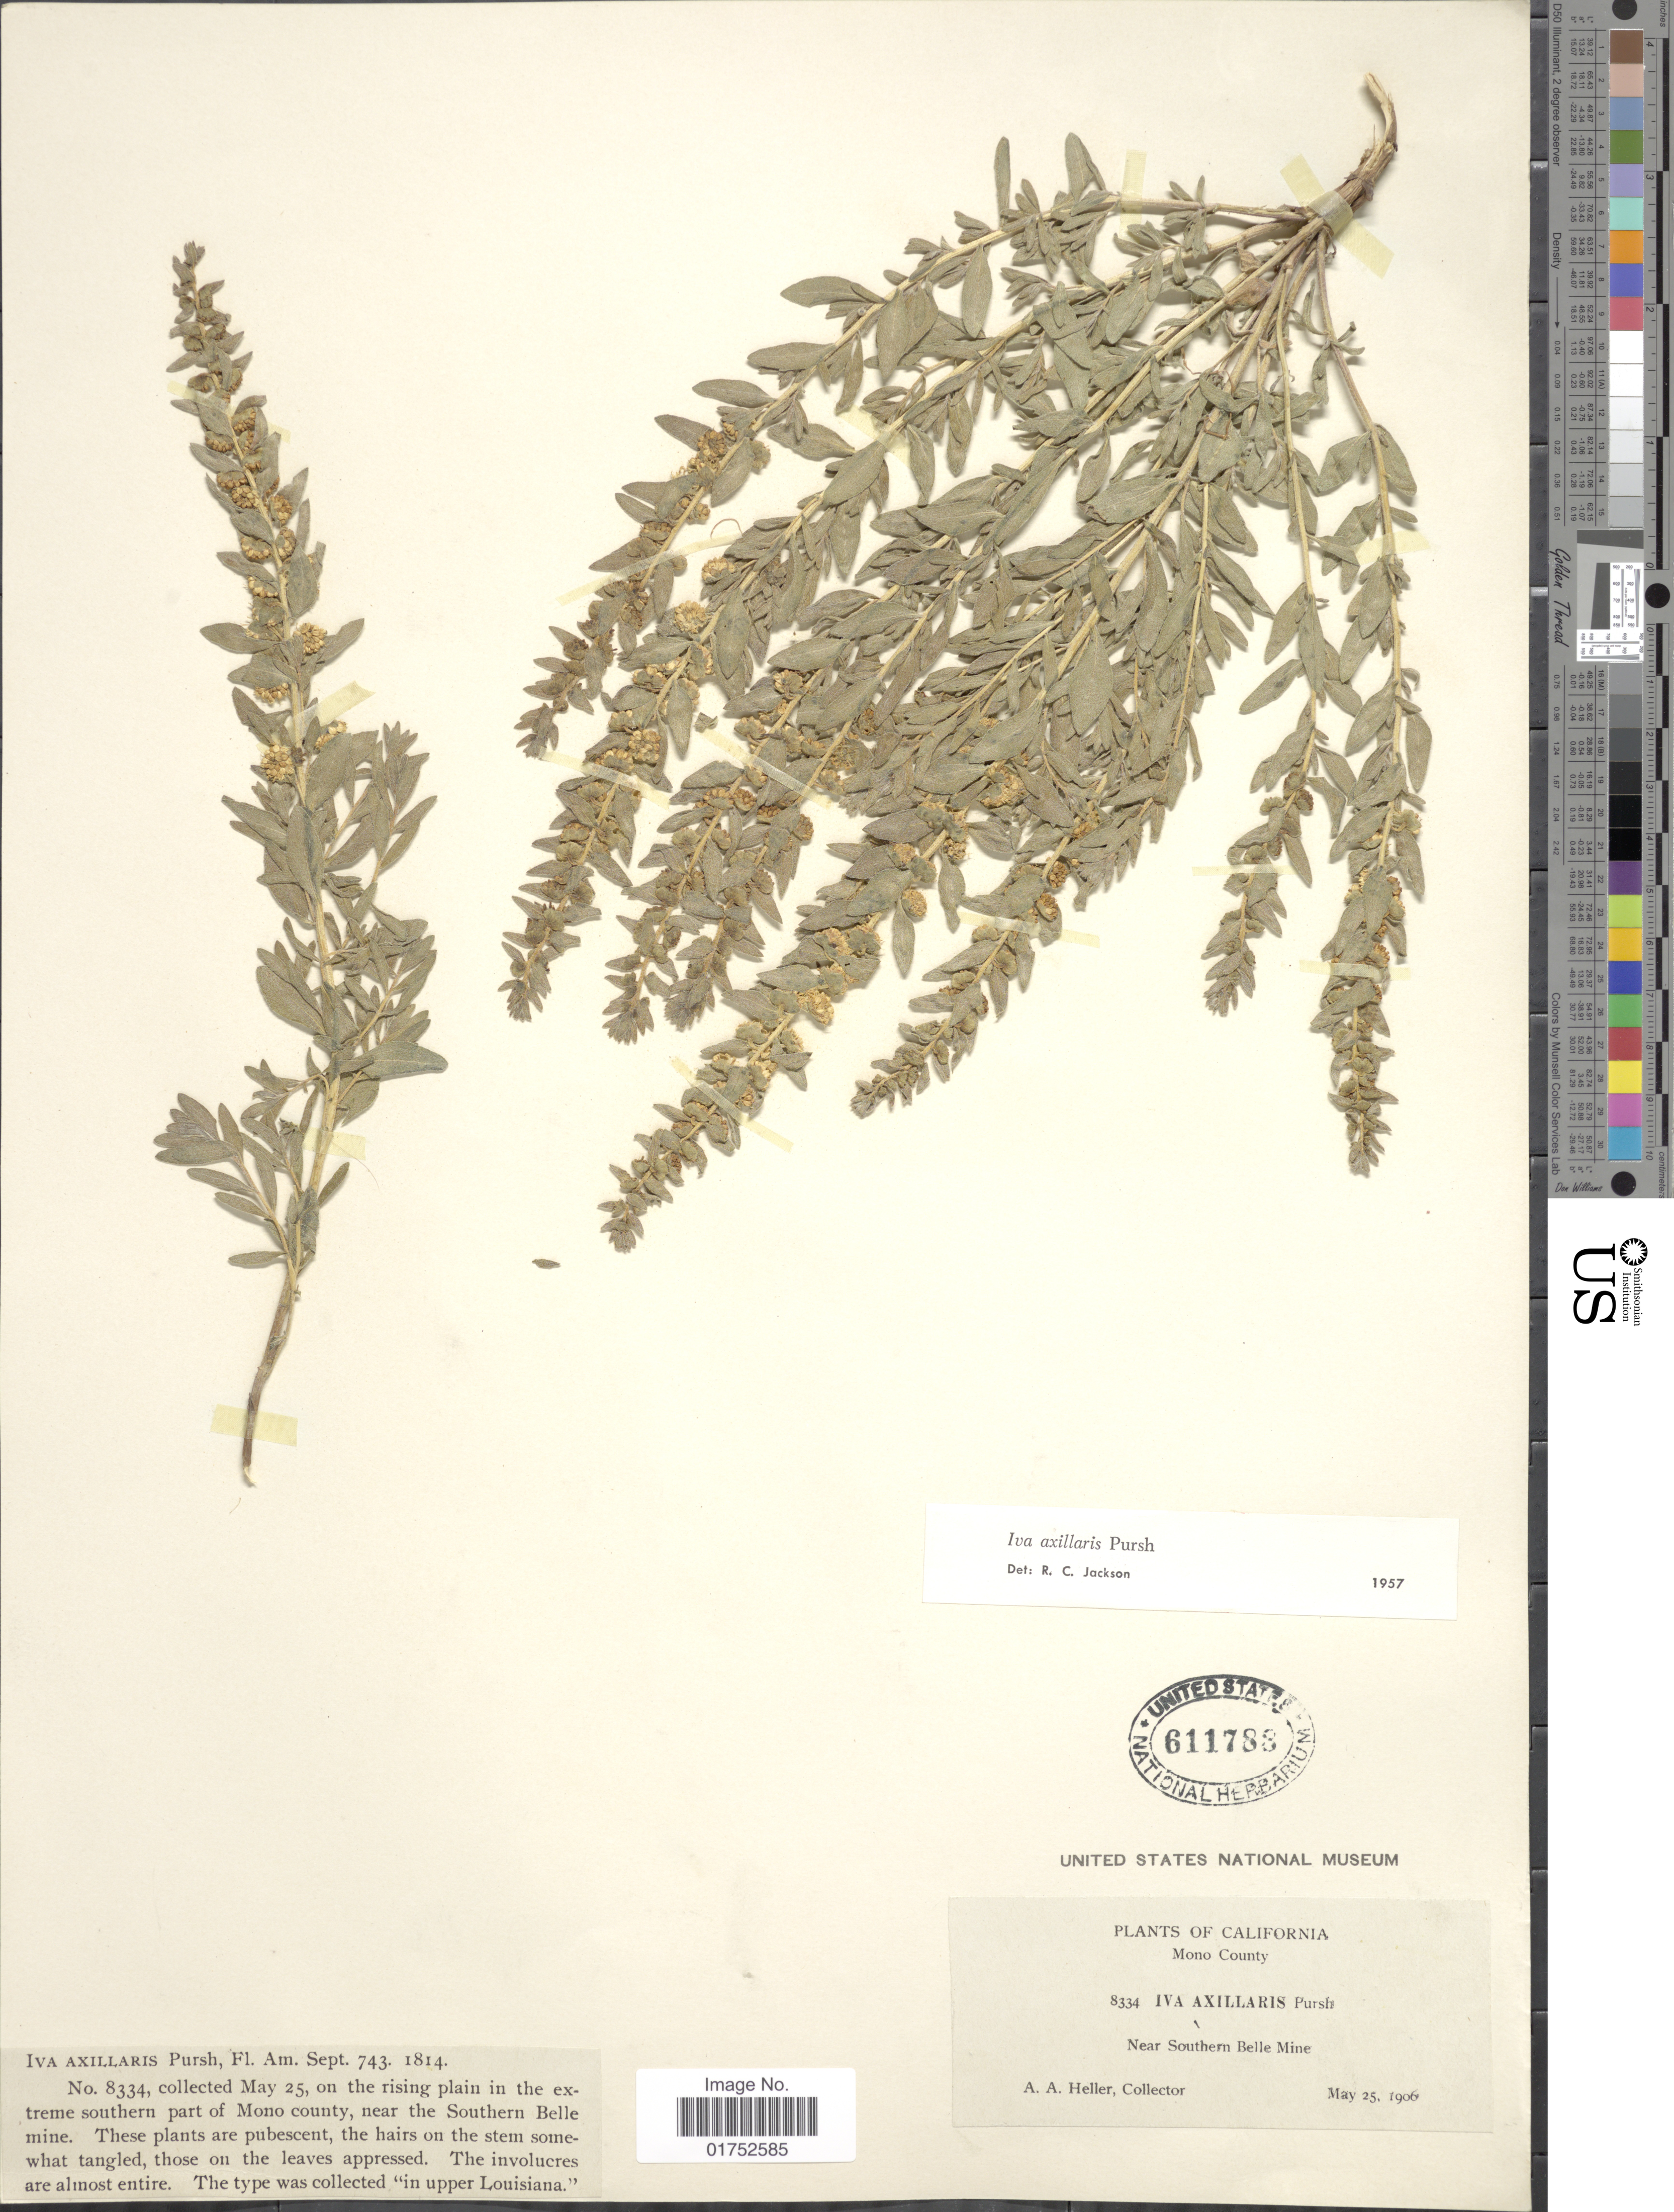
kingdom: Plantae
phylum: Tracheophyta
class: Magnoliopsida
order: Asterales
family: Asteraceae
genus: Iva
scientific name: Iva axillaris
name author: Pursh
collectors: A. A. Heller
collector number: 8334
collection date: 1906-05-25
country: United States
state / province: California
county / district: Mono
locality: Mono County, near southern Belle Mine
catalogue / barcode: US 611788